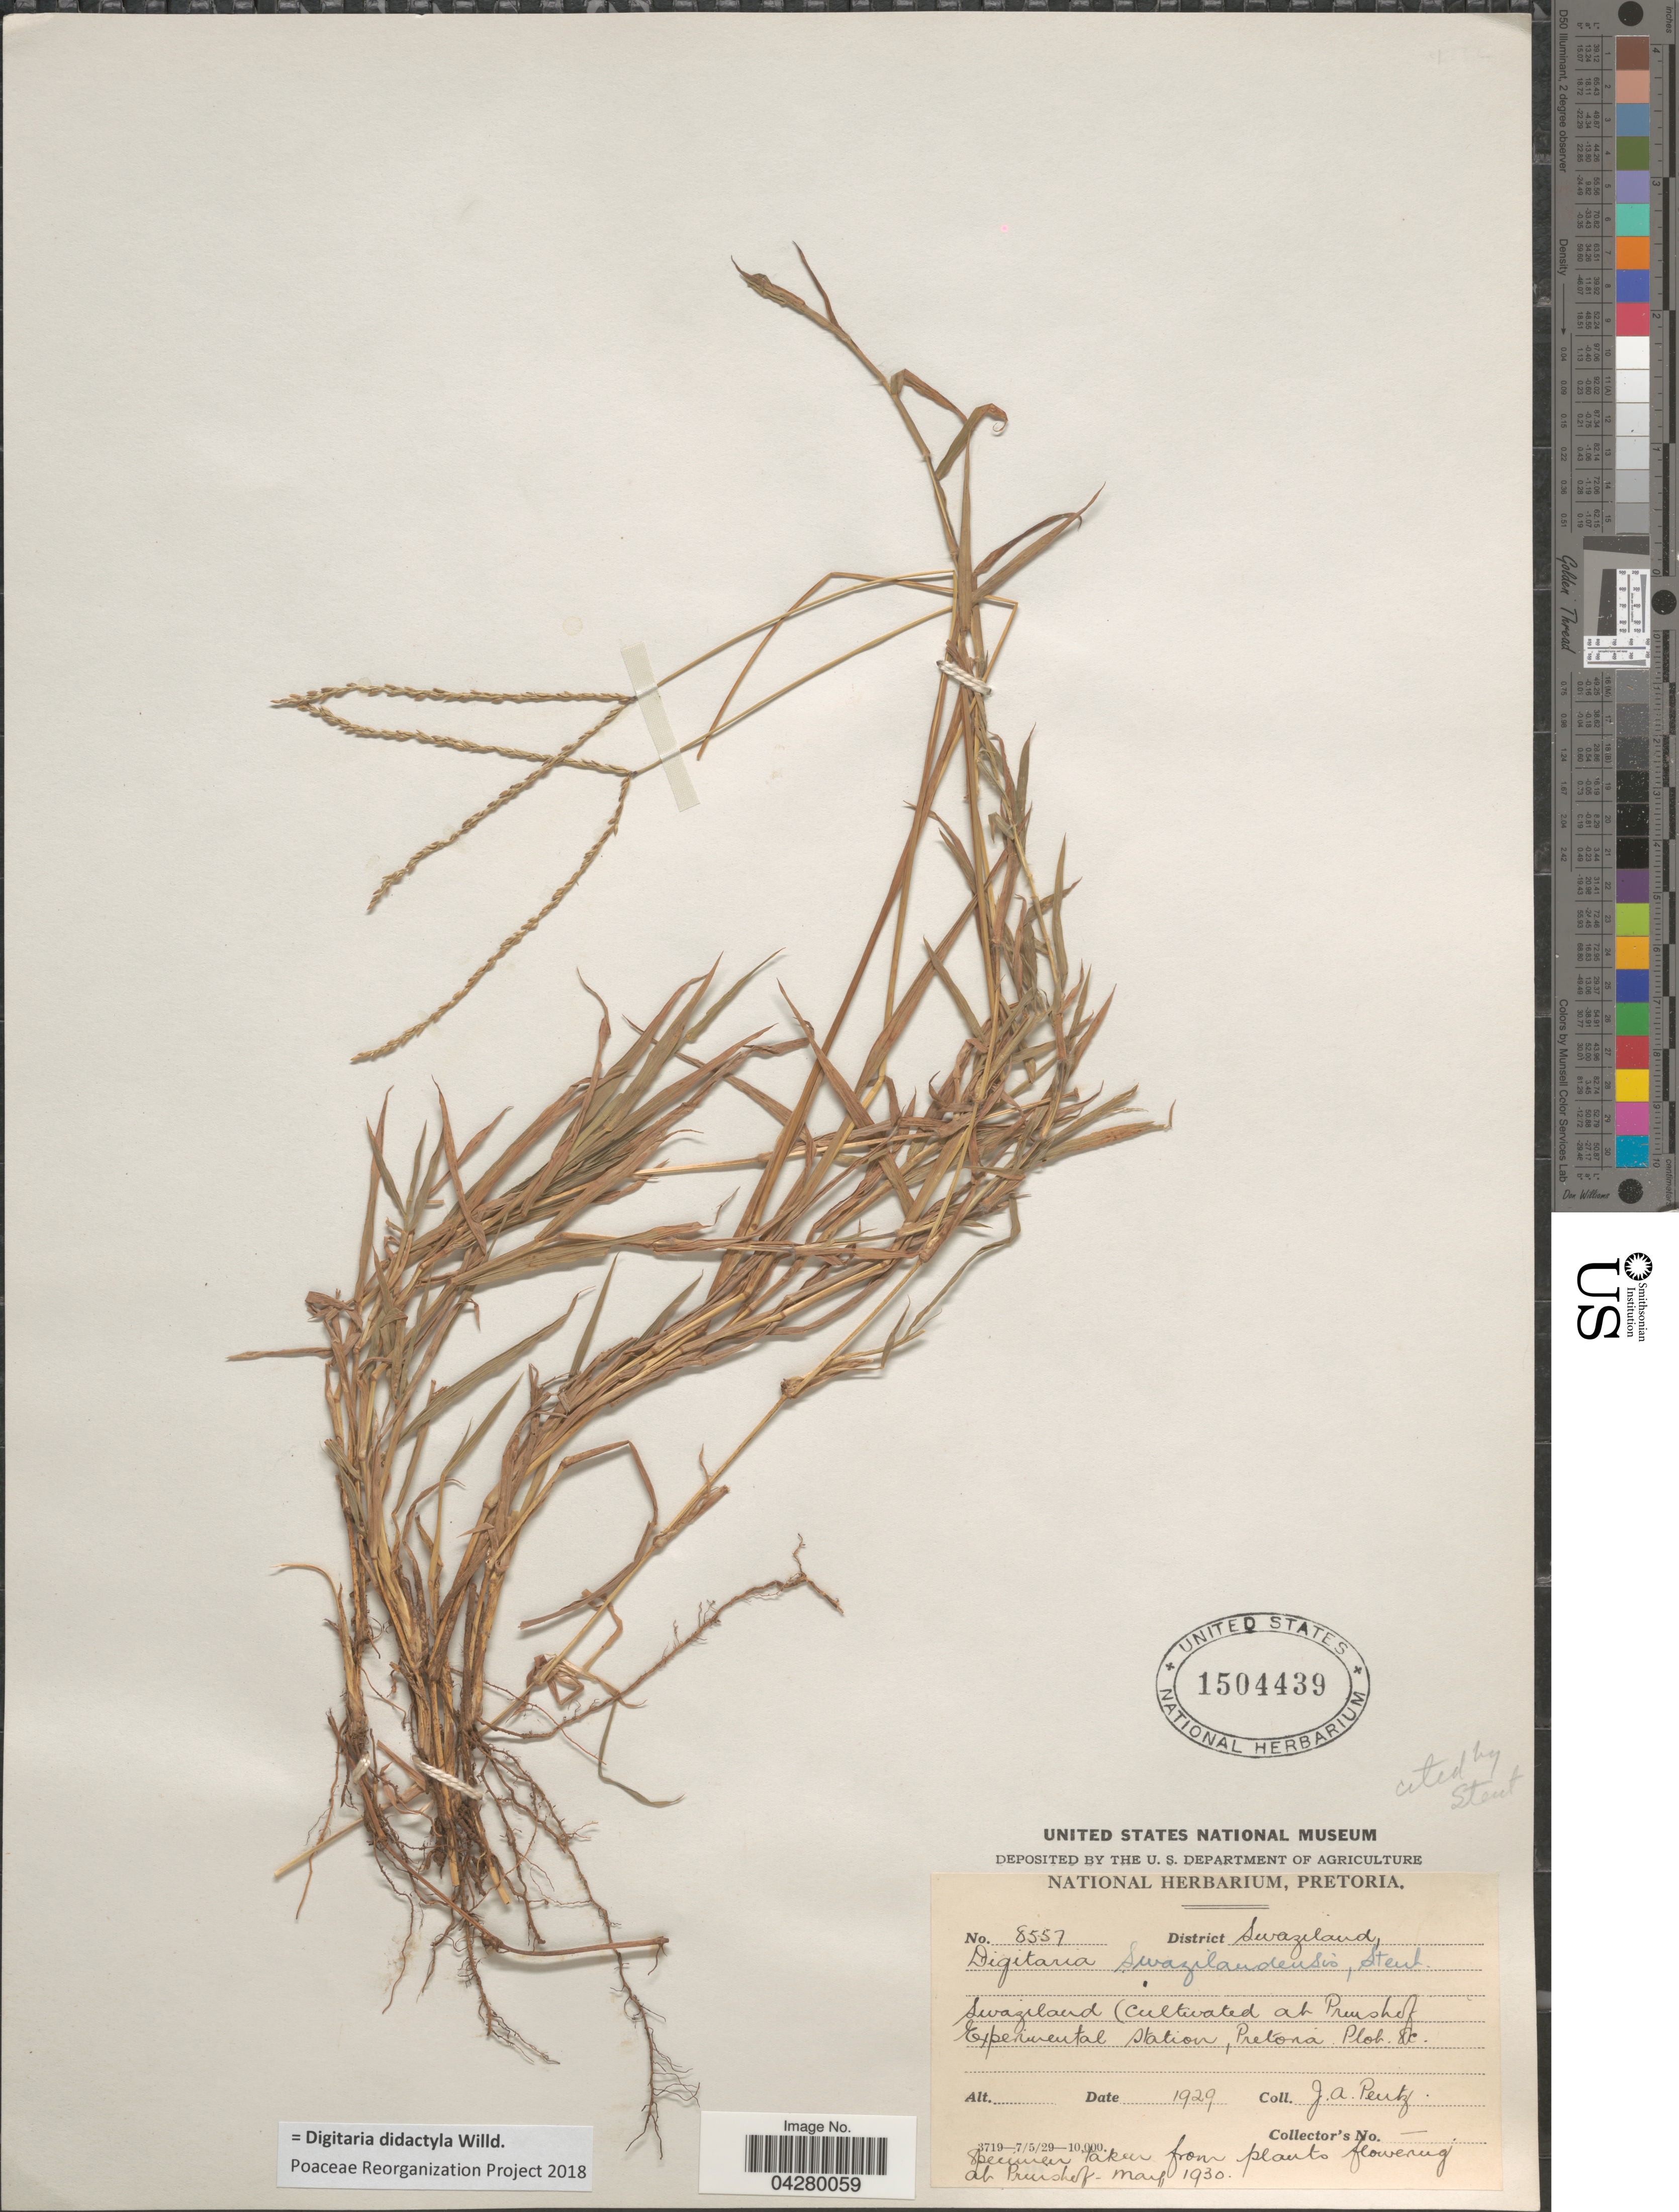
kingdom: Plantae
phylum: Tracheophyta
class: Liliopsida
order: Poales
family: Poaceae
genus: Digitaria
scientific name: Digitaria didactyla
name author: Willd.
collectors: J. Pentz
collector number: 8557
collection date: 1929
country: Eswatini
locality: Cultivated at Prinshof Experimental Station, Pretoria. Plot 8c.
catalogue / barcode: US 1504439